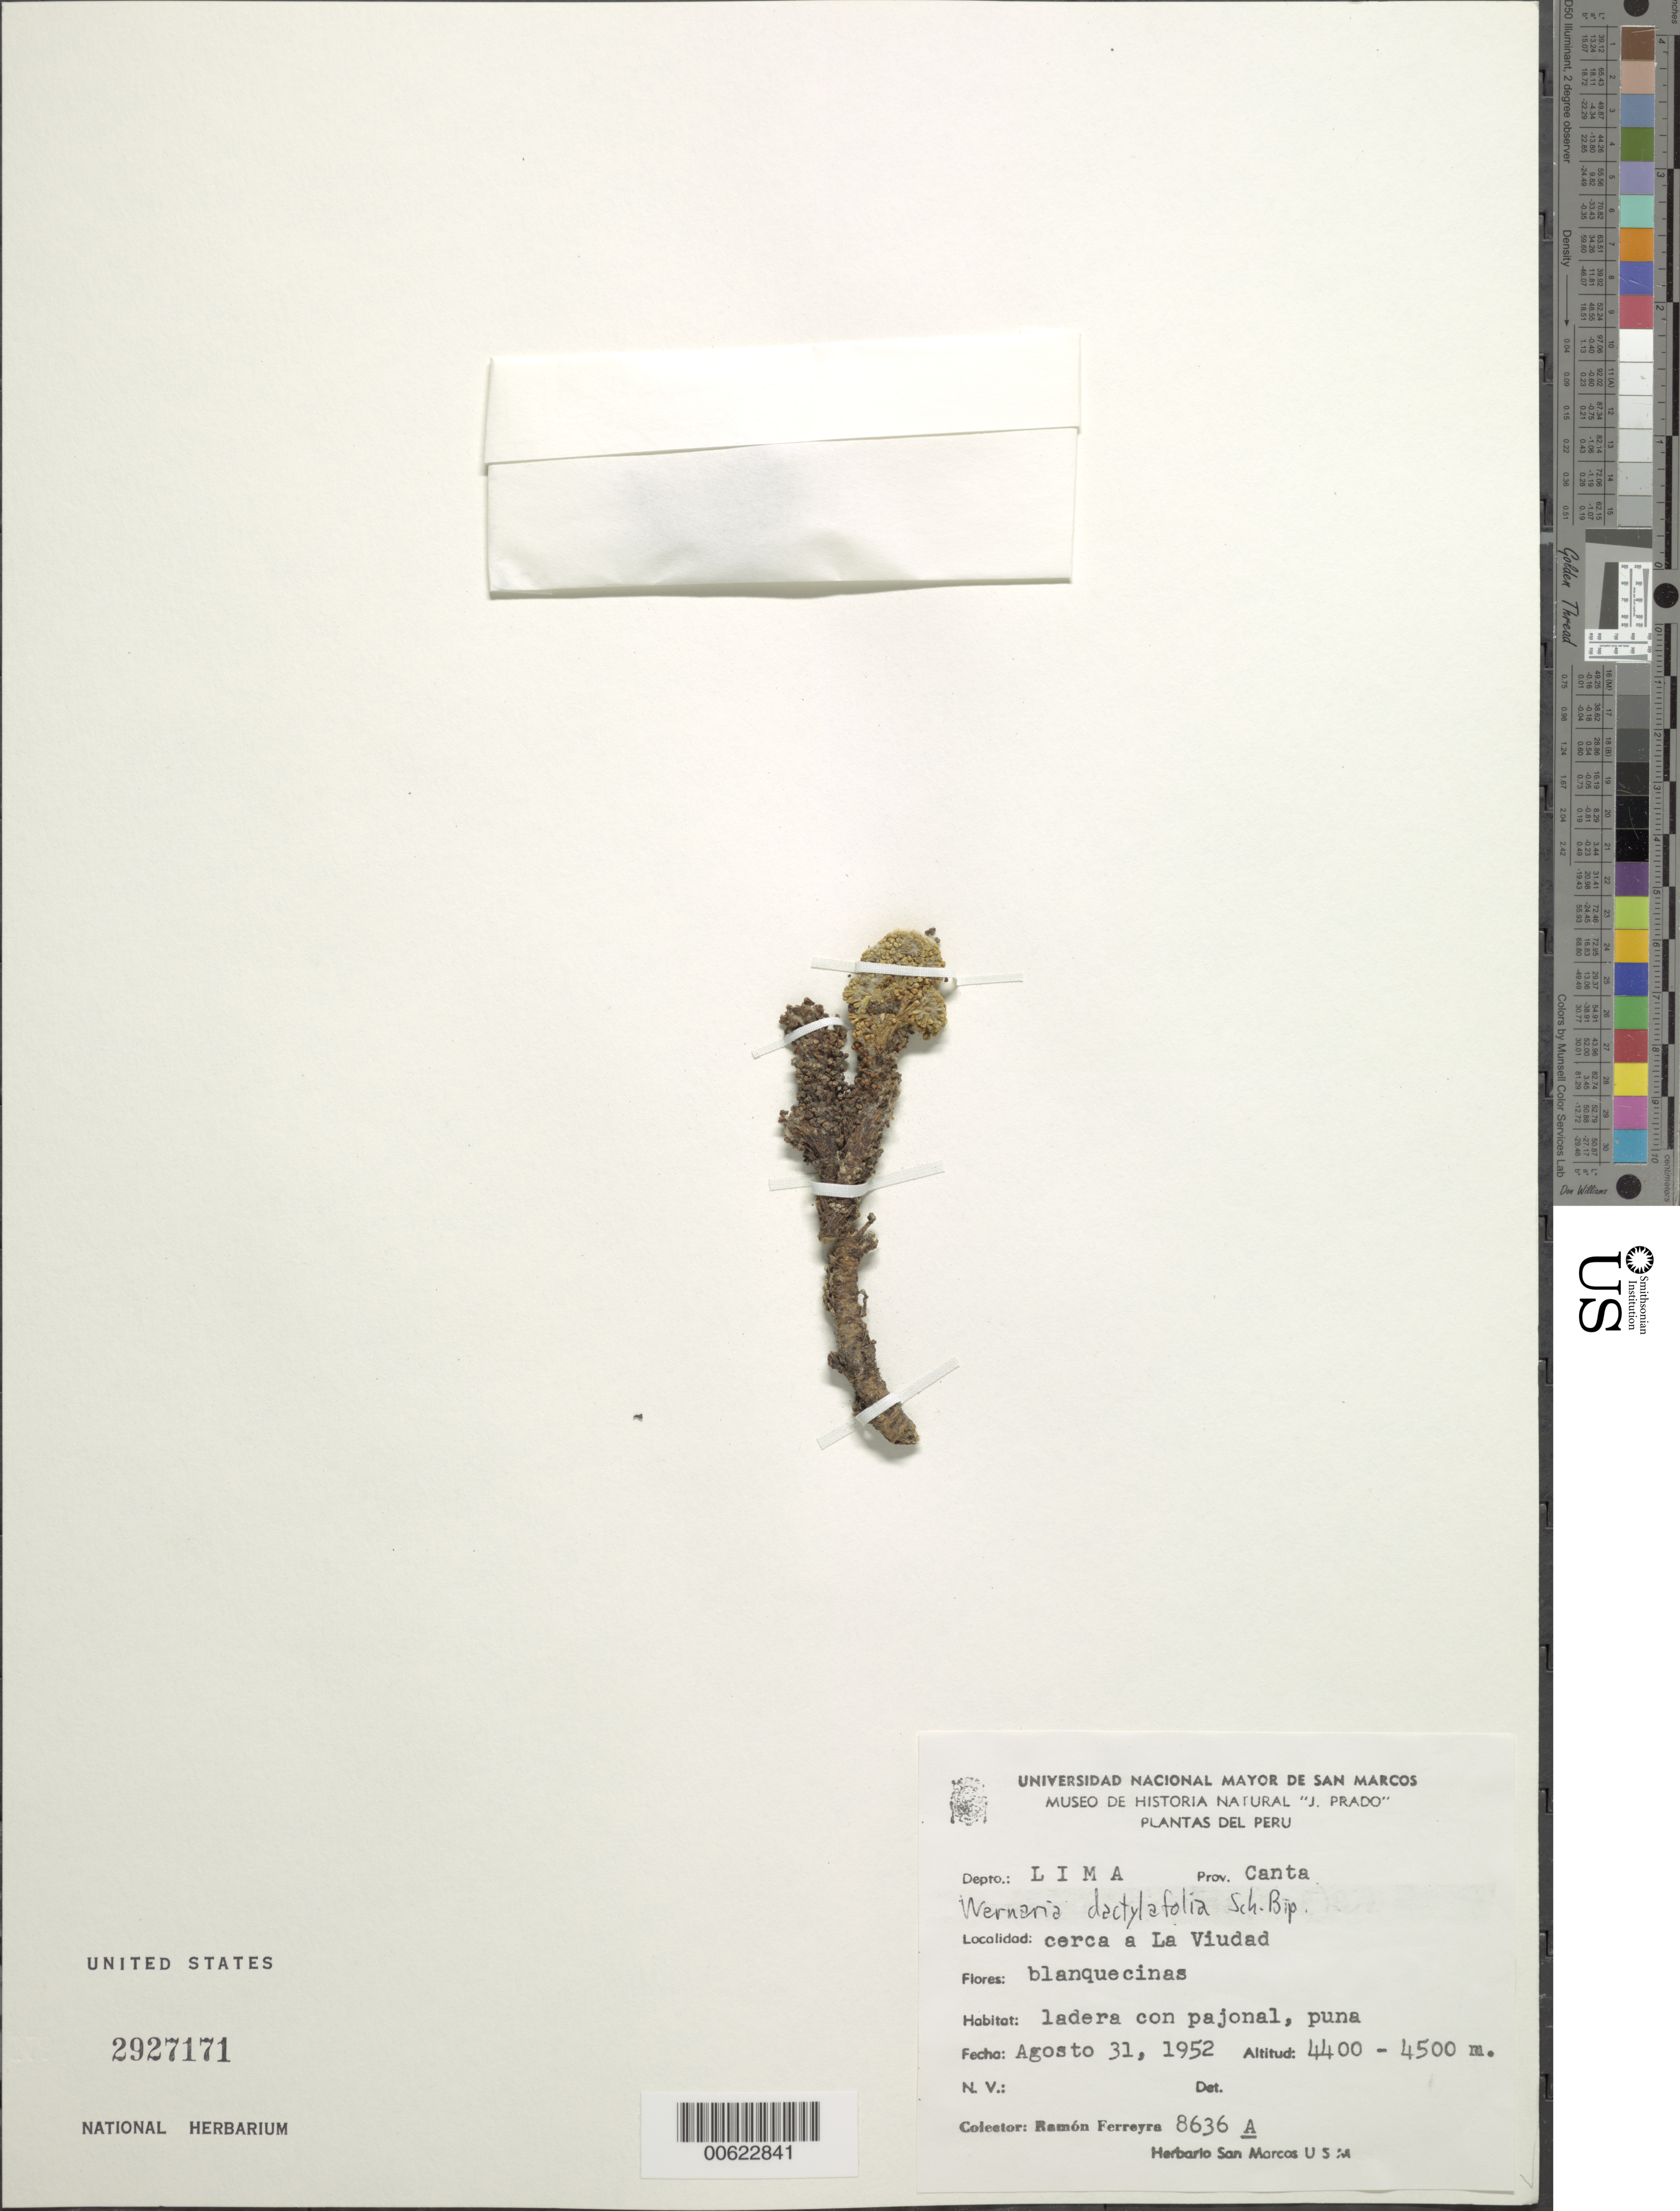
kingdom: Plantae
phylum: Tracheophyta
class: Magnoliopsida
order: Asterales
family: Asteraceae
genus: Xenophyllum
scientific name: Xenophyllum dactylophyllum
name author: (Sch. Bip.) V.A. Funk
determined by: Funk, Vicki A., (BOT), Smithsonian Institution - National Museum of Natural History (UNITED STATES)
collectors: R. A. Ferreyra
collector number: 8636a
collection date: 1952-08-31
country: Peru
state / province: Lima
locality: Canta, Cerca a La Viudad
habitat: Ladera con pajonal, puna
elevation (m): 4400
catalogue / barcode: US 2927171